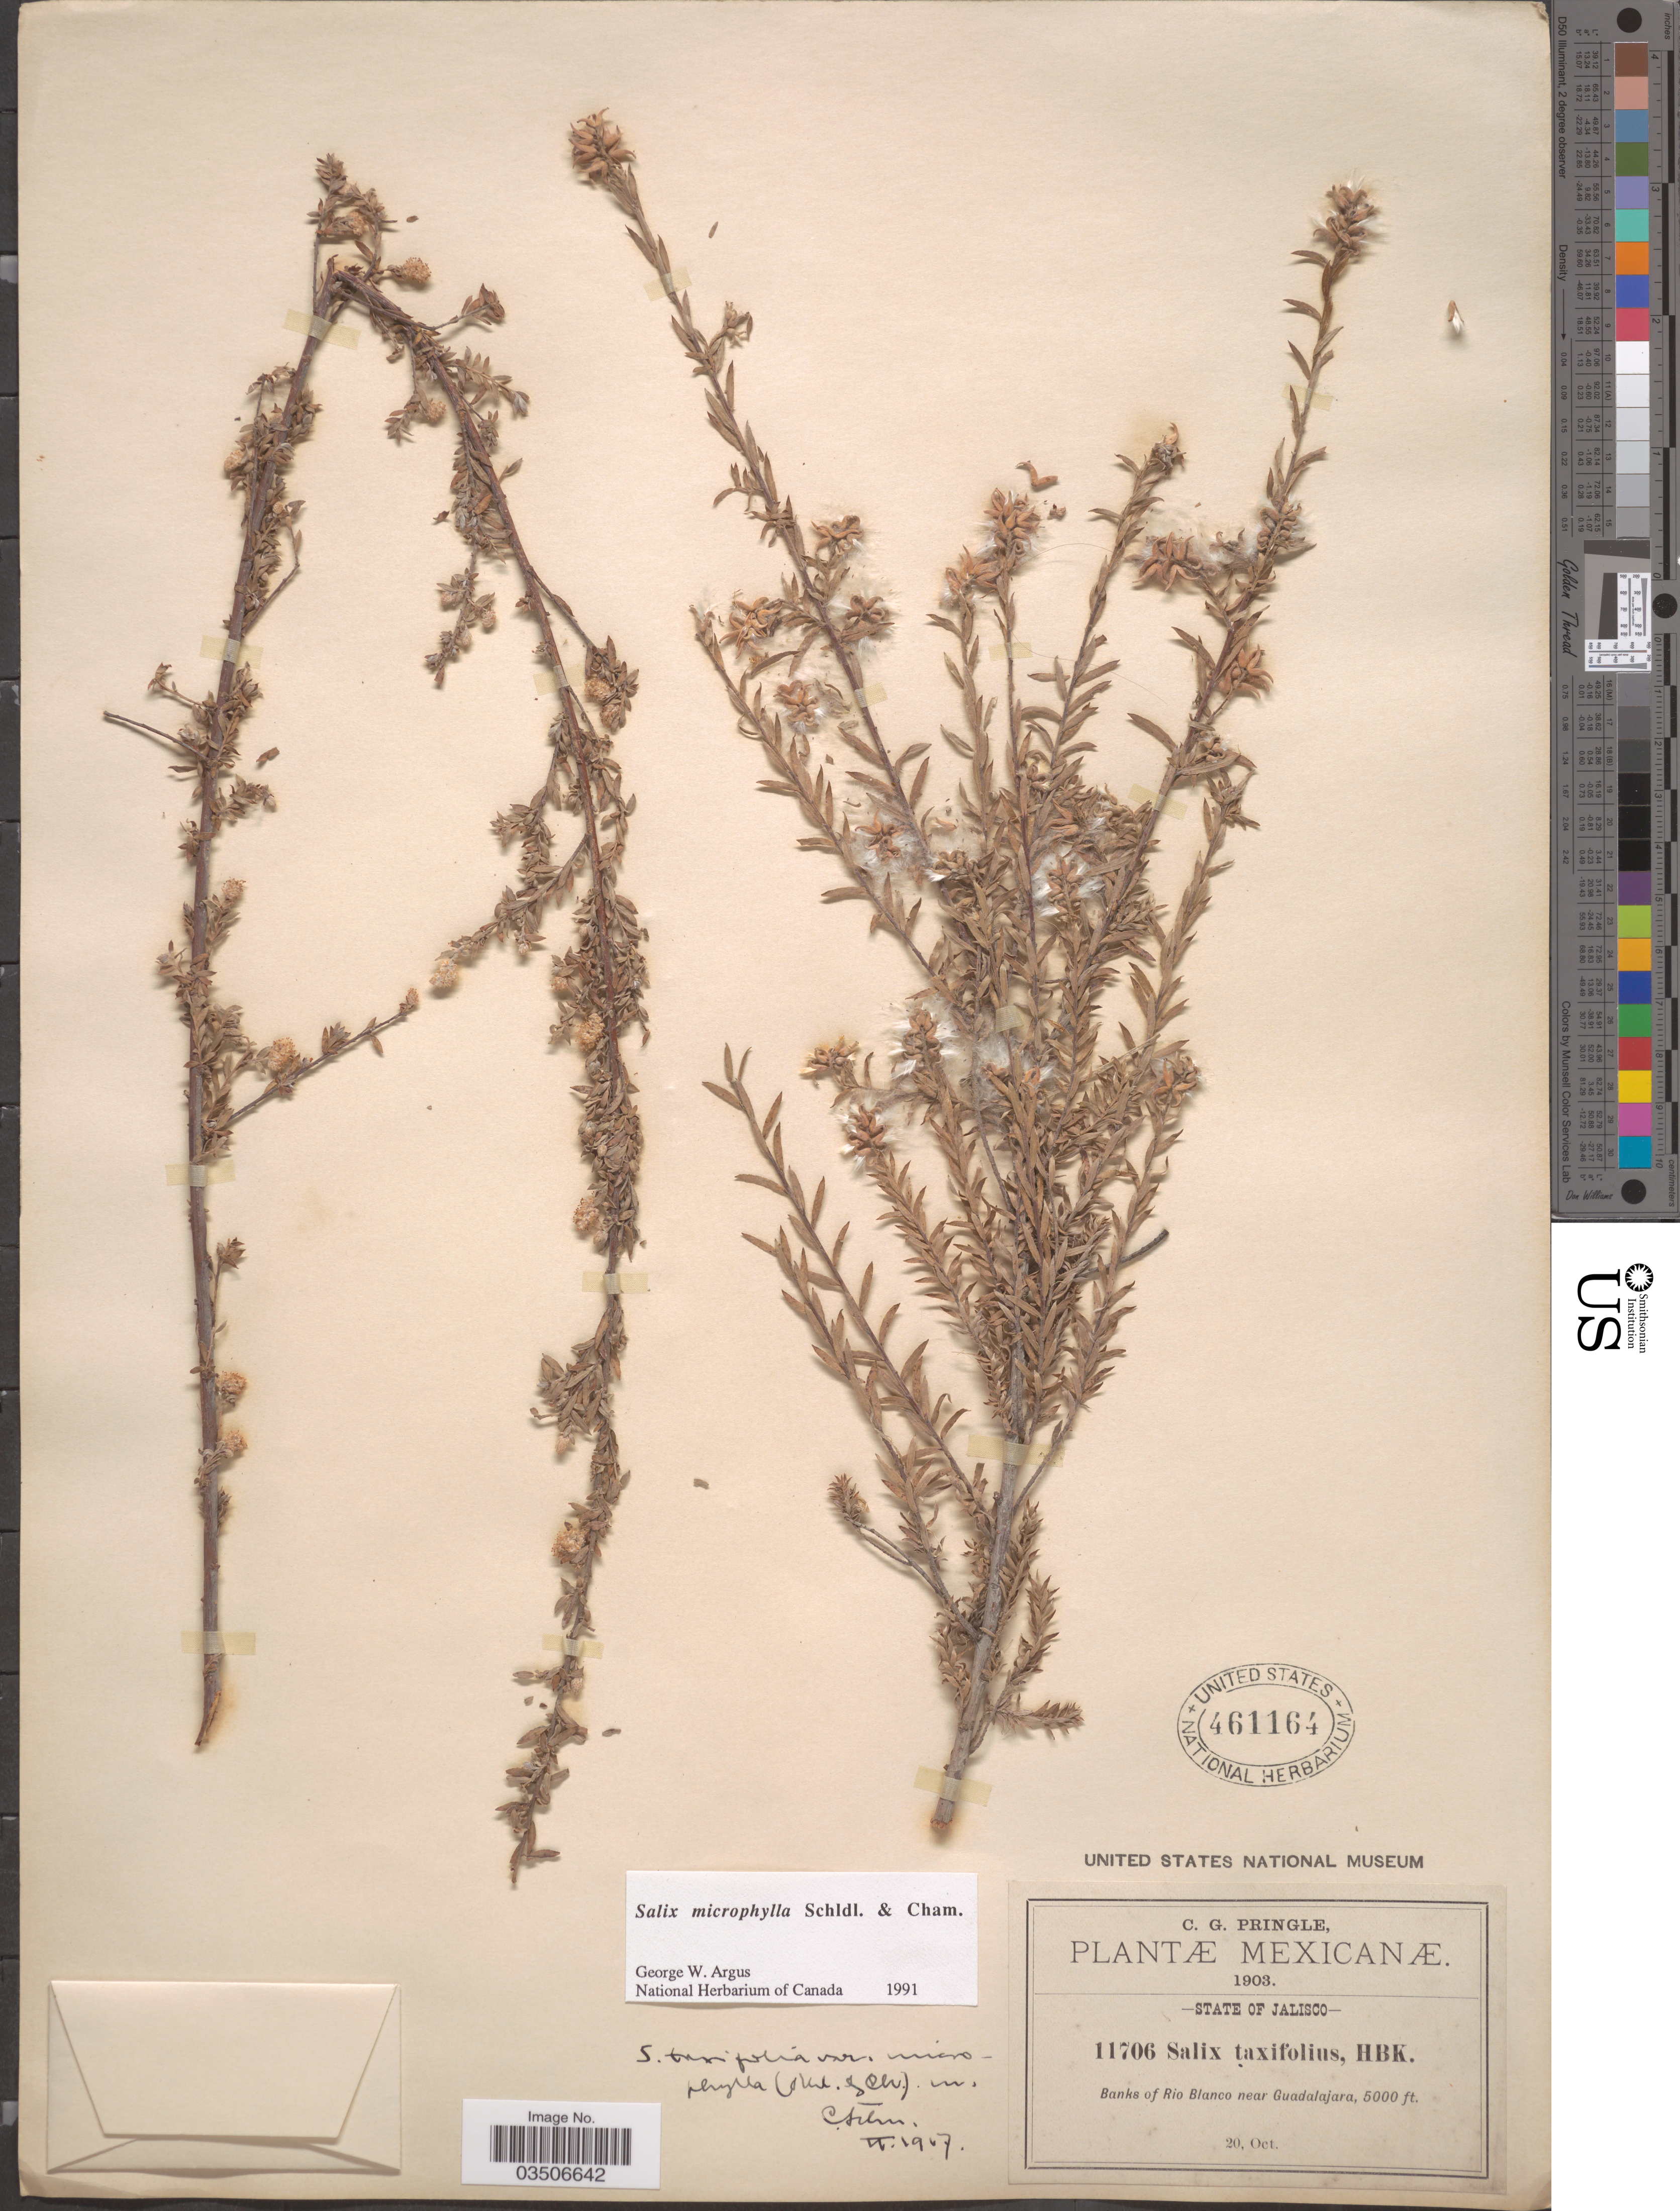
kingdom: Plantae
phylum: Tracheophyta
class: Magnoliopsida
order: Malpighiales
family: Salicaceae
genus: Salix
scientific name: Salix microphylla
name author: Schltdl. & Cham.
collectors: C. G. Pringle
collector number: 11706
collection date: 1903-10-20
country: Mexico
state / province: Jalisco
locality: Banks of Rio Blanco near Guadalajara.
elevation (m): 1524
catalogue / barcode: US 461164